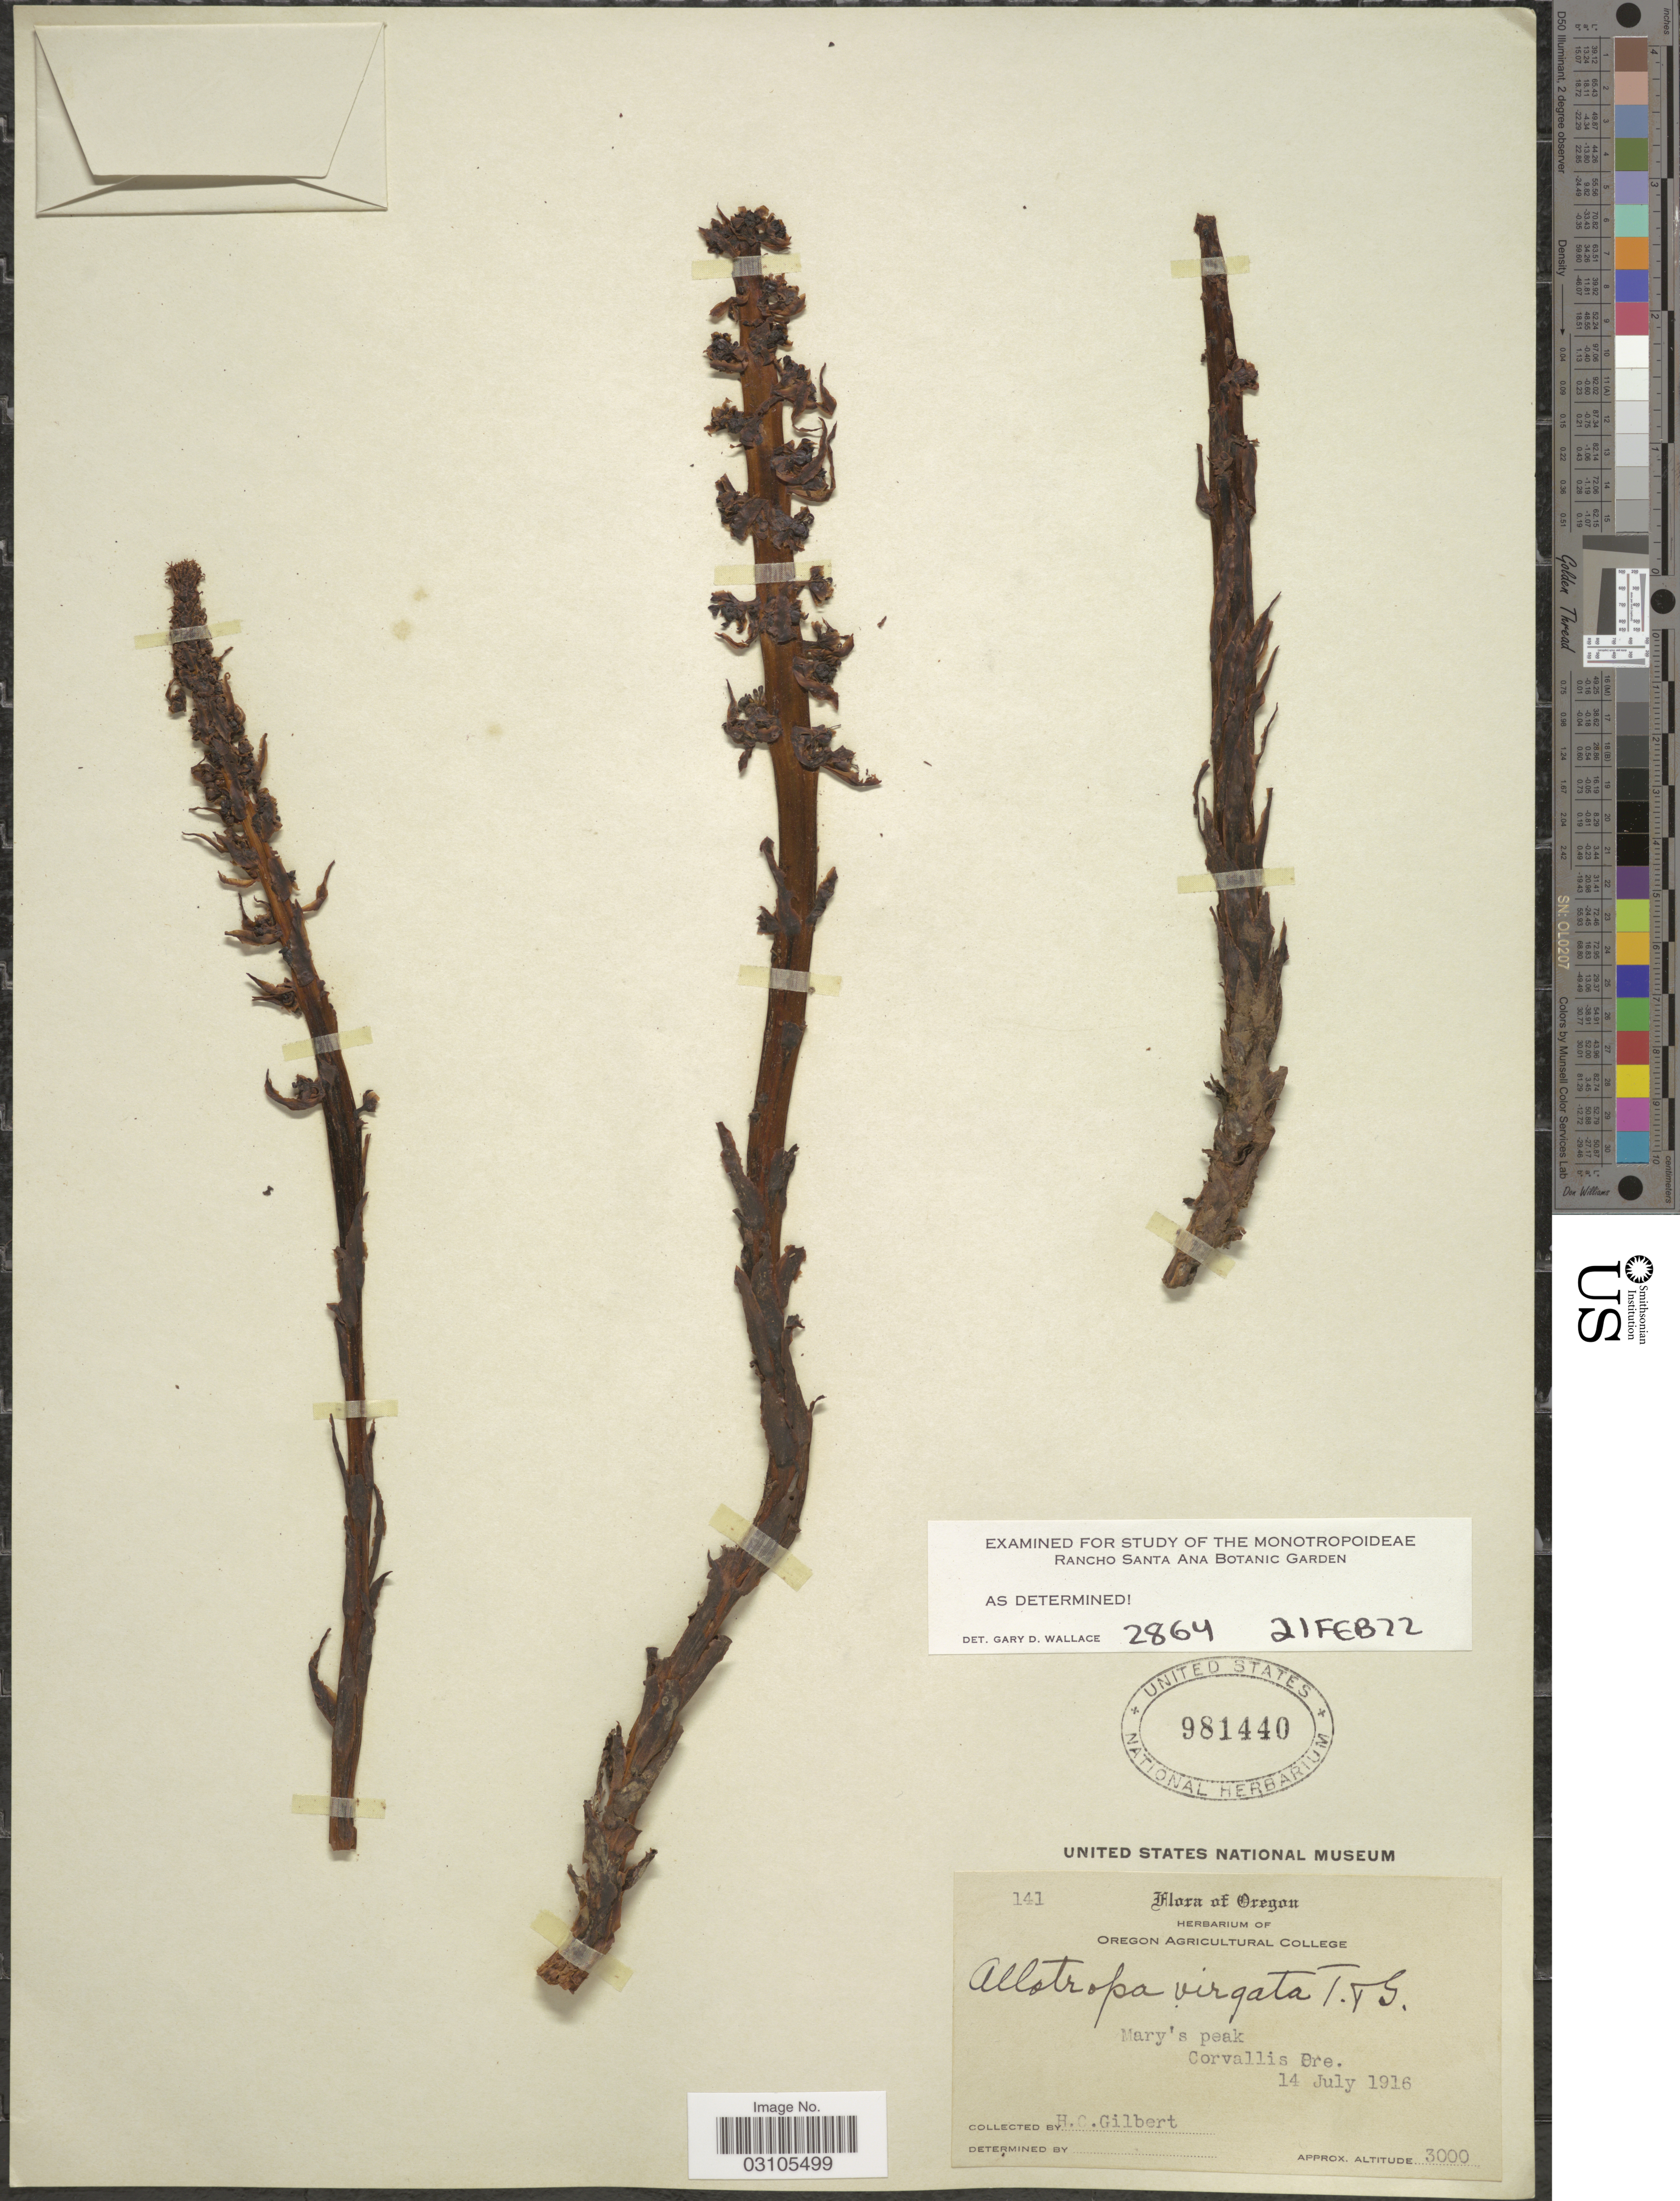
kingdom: Plantae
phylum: Tracheophyta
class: Magnoliopsida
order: Ericales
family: Ericaceae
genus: Allotropa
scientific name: Allotropa virgata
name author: Torr. & A. Gray ex A. Gray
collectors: H. Gilbert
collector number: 141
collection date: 1916-07-14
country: United States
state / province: Oregon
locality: Mary's peak. Corvallis.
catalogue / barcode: US 981440